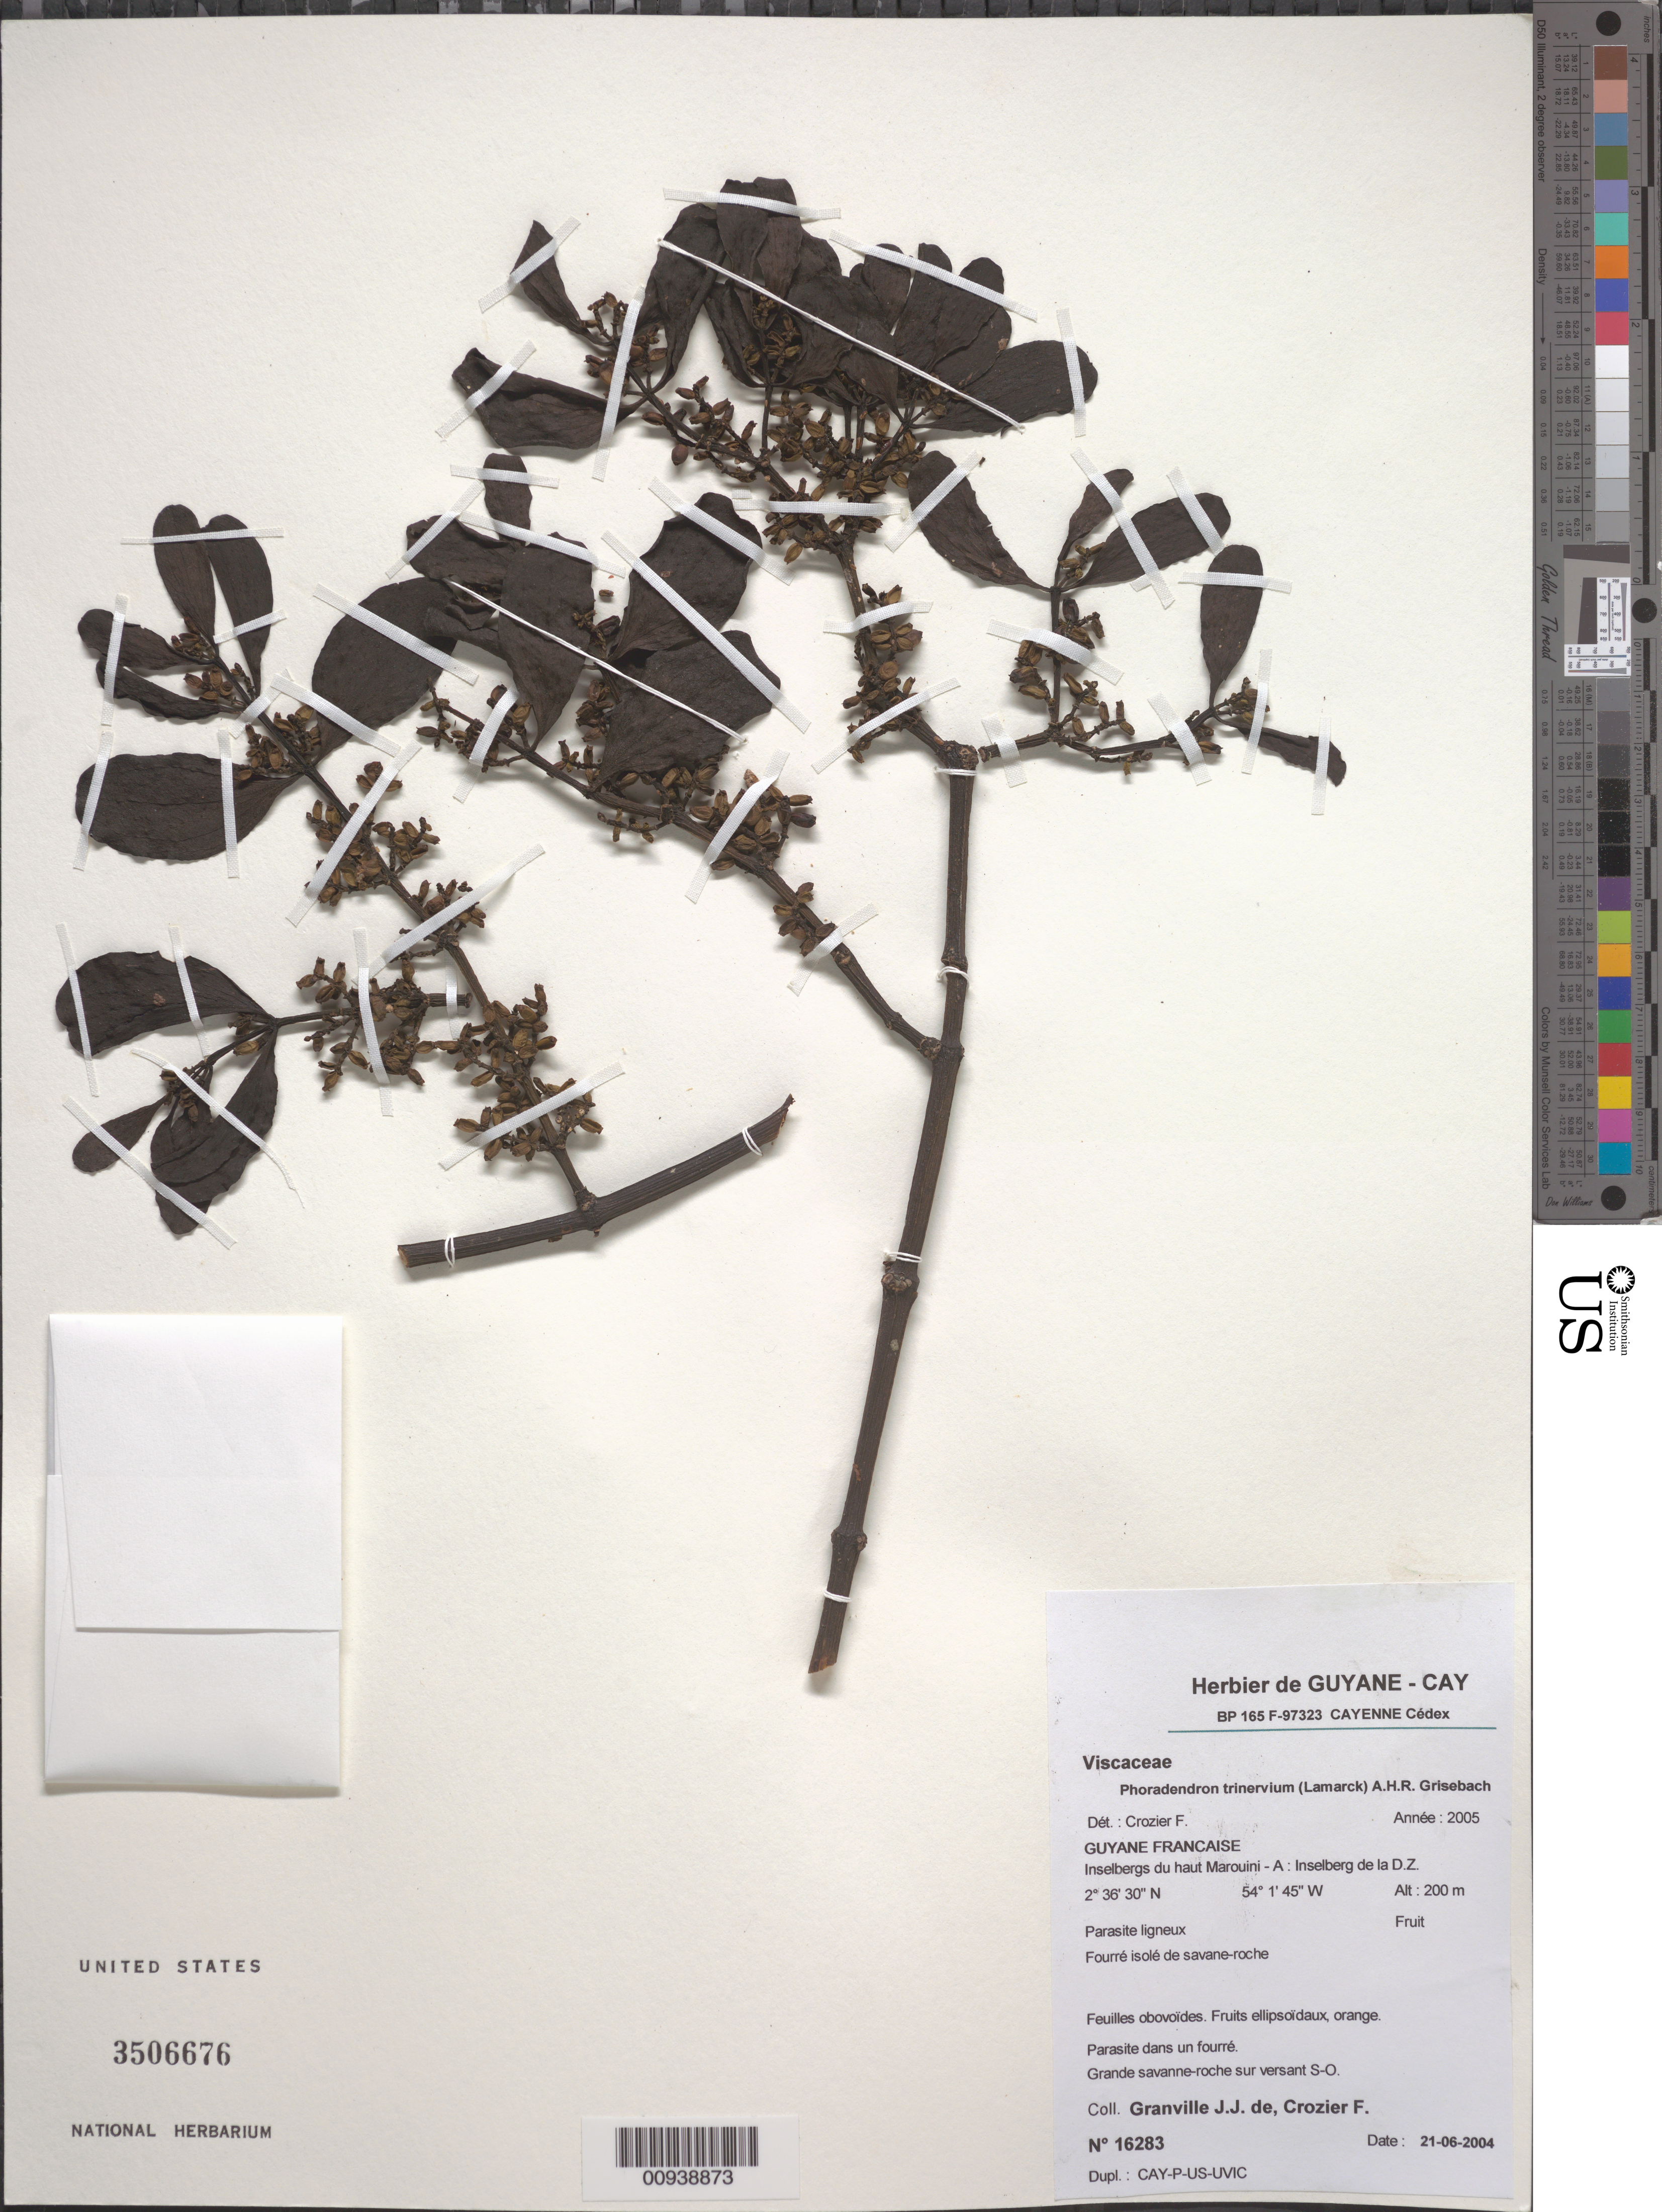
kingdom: Plantae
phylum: Tracheophyta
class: Magnoliopsida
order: Santalales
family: Viscaceae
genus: Phoradendron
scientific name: Phoradendron trinervium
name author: (Lam.) Griseb.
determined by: Crozier, F.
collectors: J.-J. de Granville & F. Crozier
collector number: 16283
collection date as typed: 21-Jun-04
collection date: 2004-06-21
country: French Guiana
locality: Haut Marouini-A; Inselberg de la D.Z.; grande savanne-roche sur versant S-O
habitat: Fourré isolé de savane-roche, parasite dans un fourré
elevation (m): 200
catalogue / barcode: US 3506676